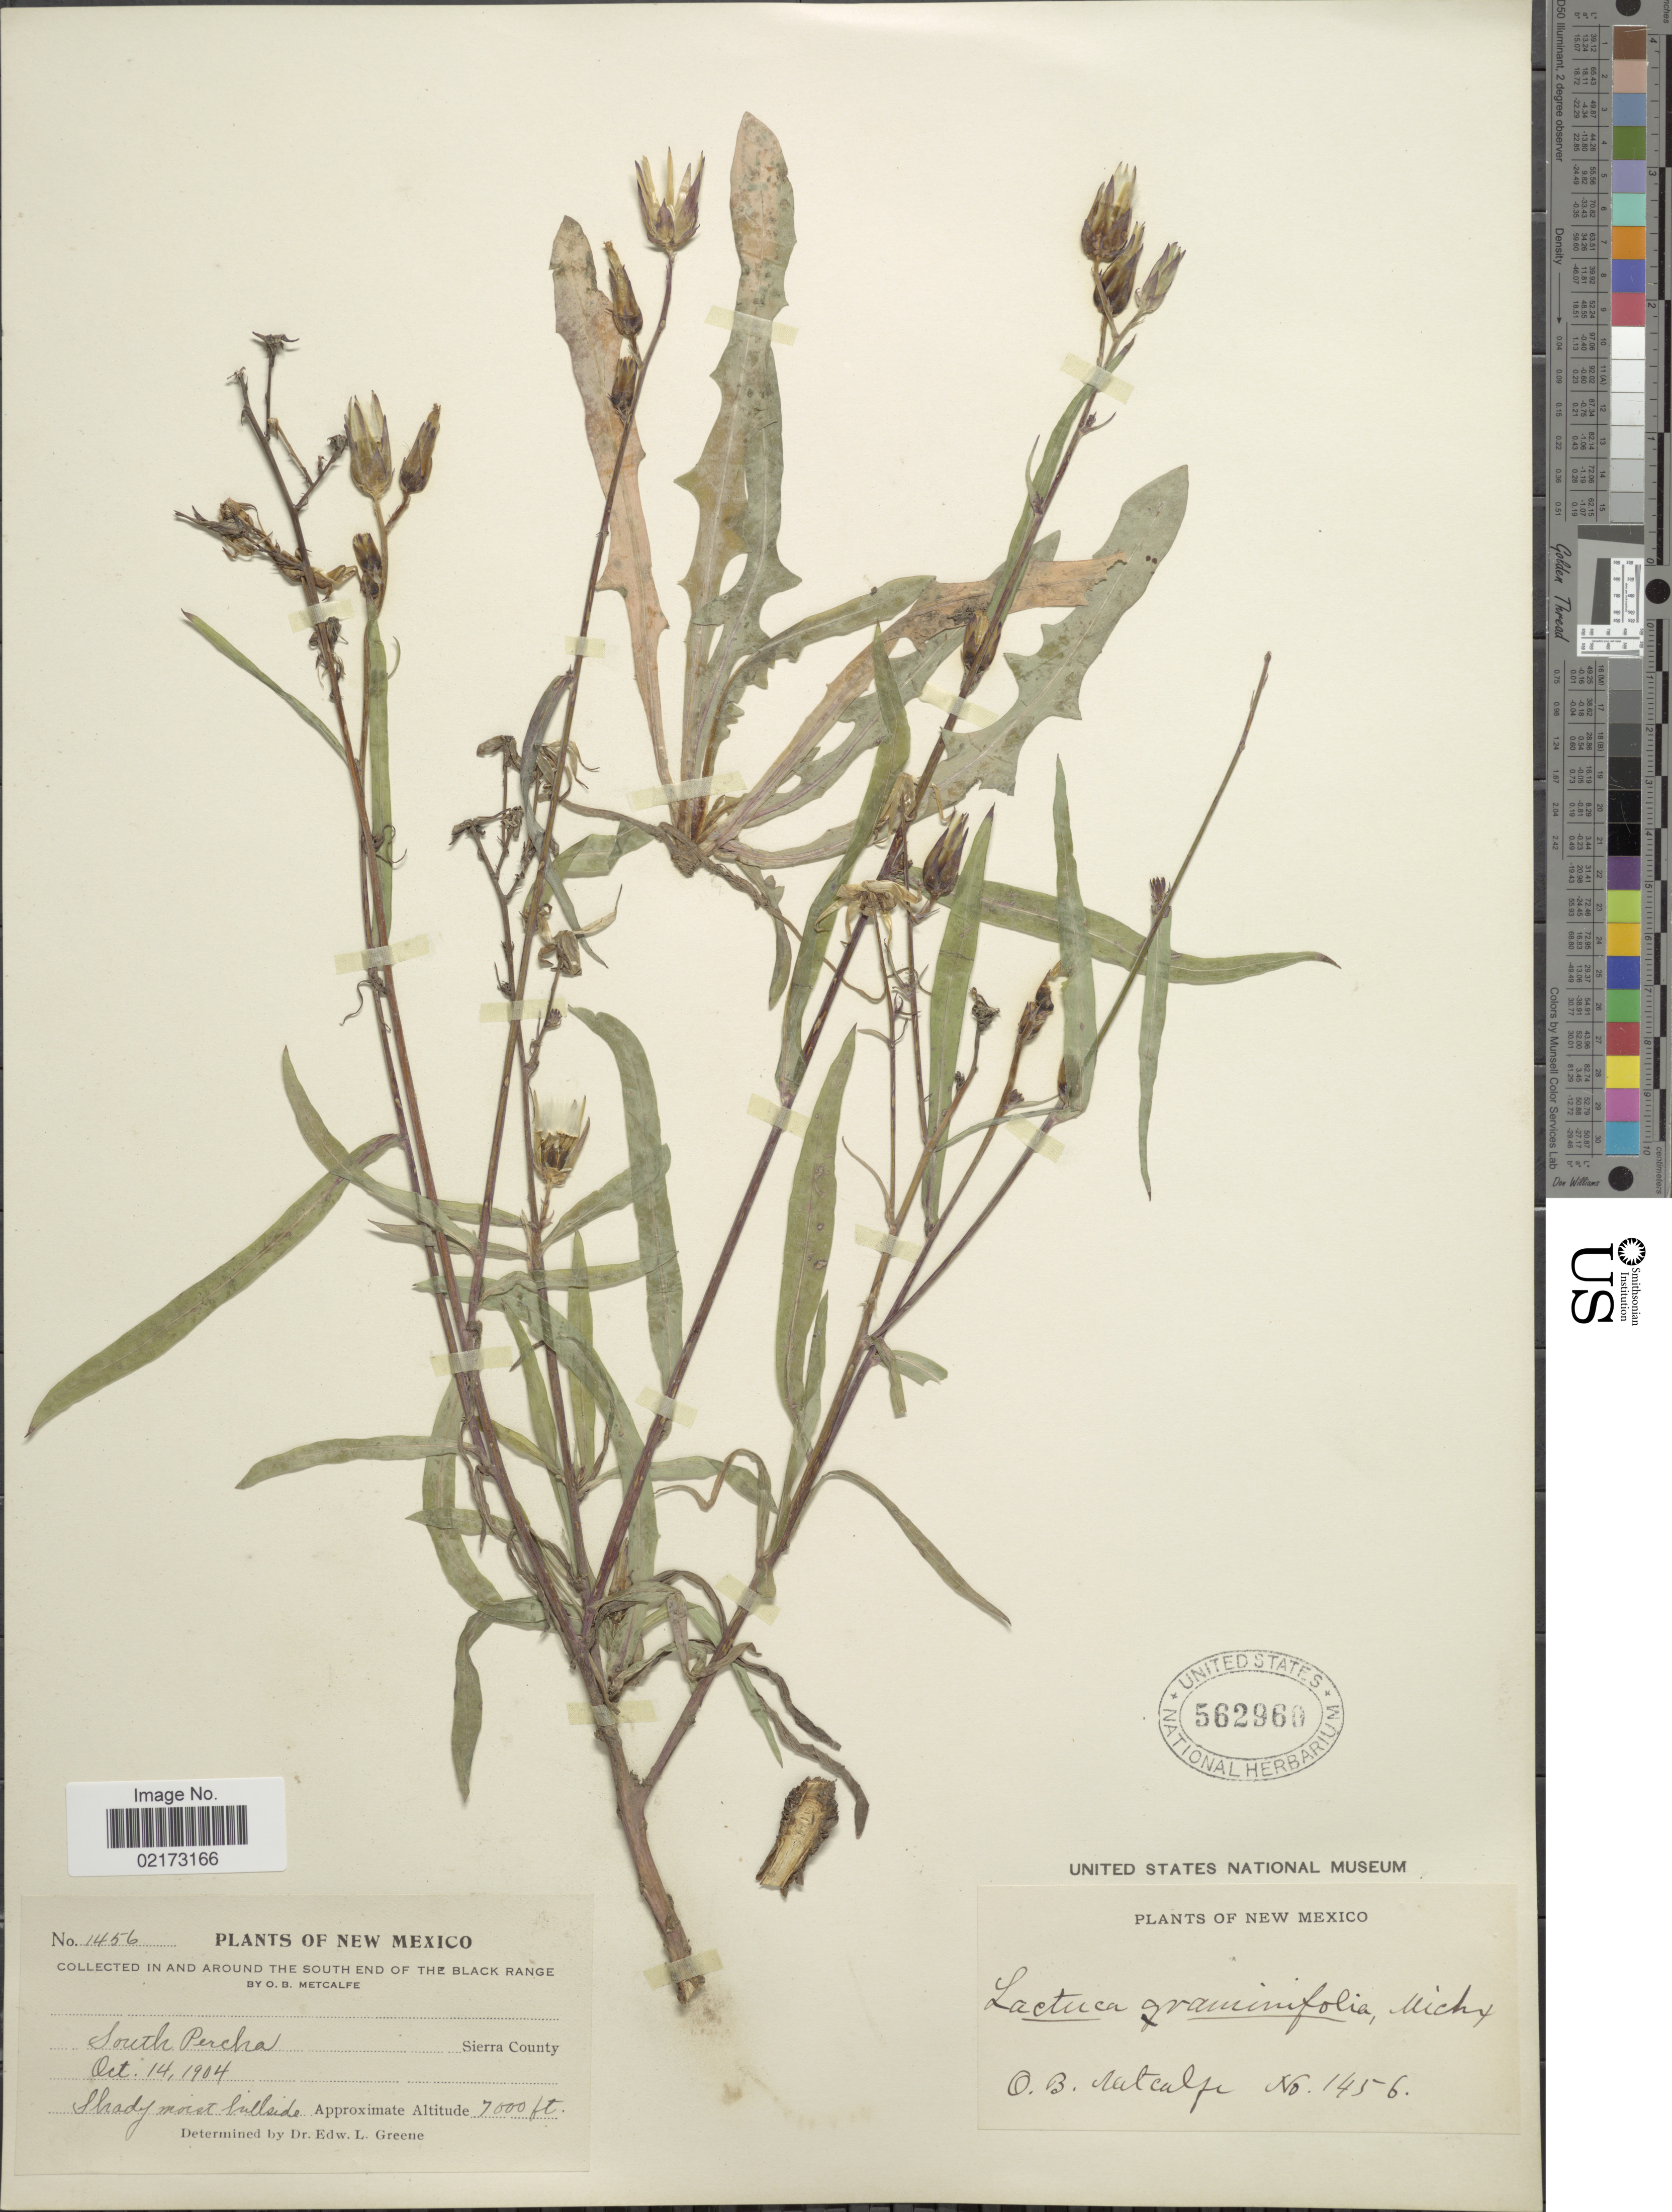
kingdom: Plantae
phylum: Tracheophyta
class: Magnoliopsida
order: Asterales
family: Asteraceae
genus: Lactuca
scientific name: Lactuca graminifolia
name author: Michx.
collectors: O. B. Metcalfe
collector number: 1456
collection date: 1904-10-14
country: United States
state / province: New Mexico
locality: In and around the south end of the Black Range, Sierra County, South Percha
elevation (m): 2134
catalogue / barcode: US 562960